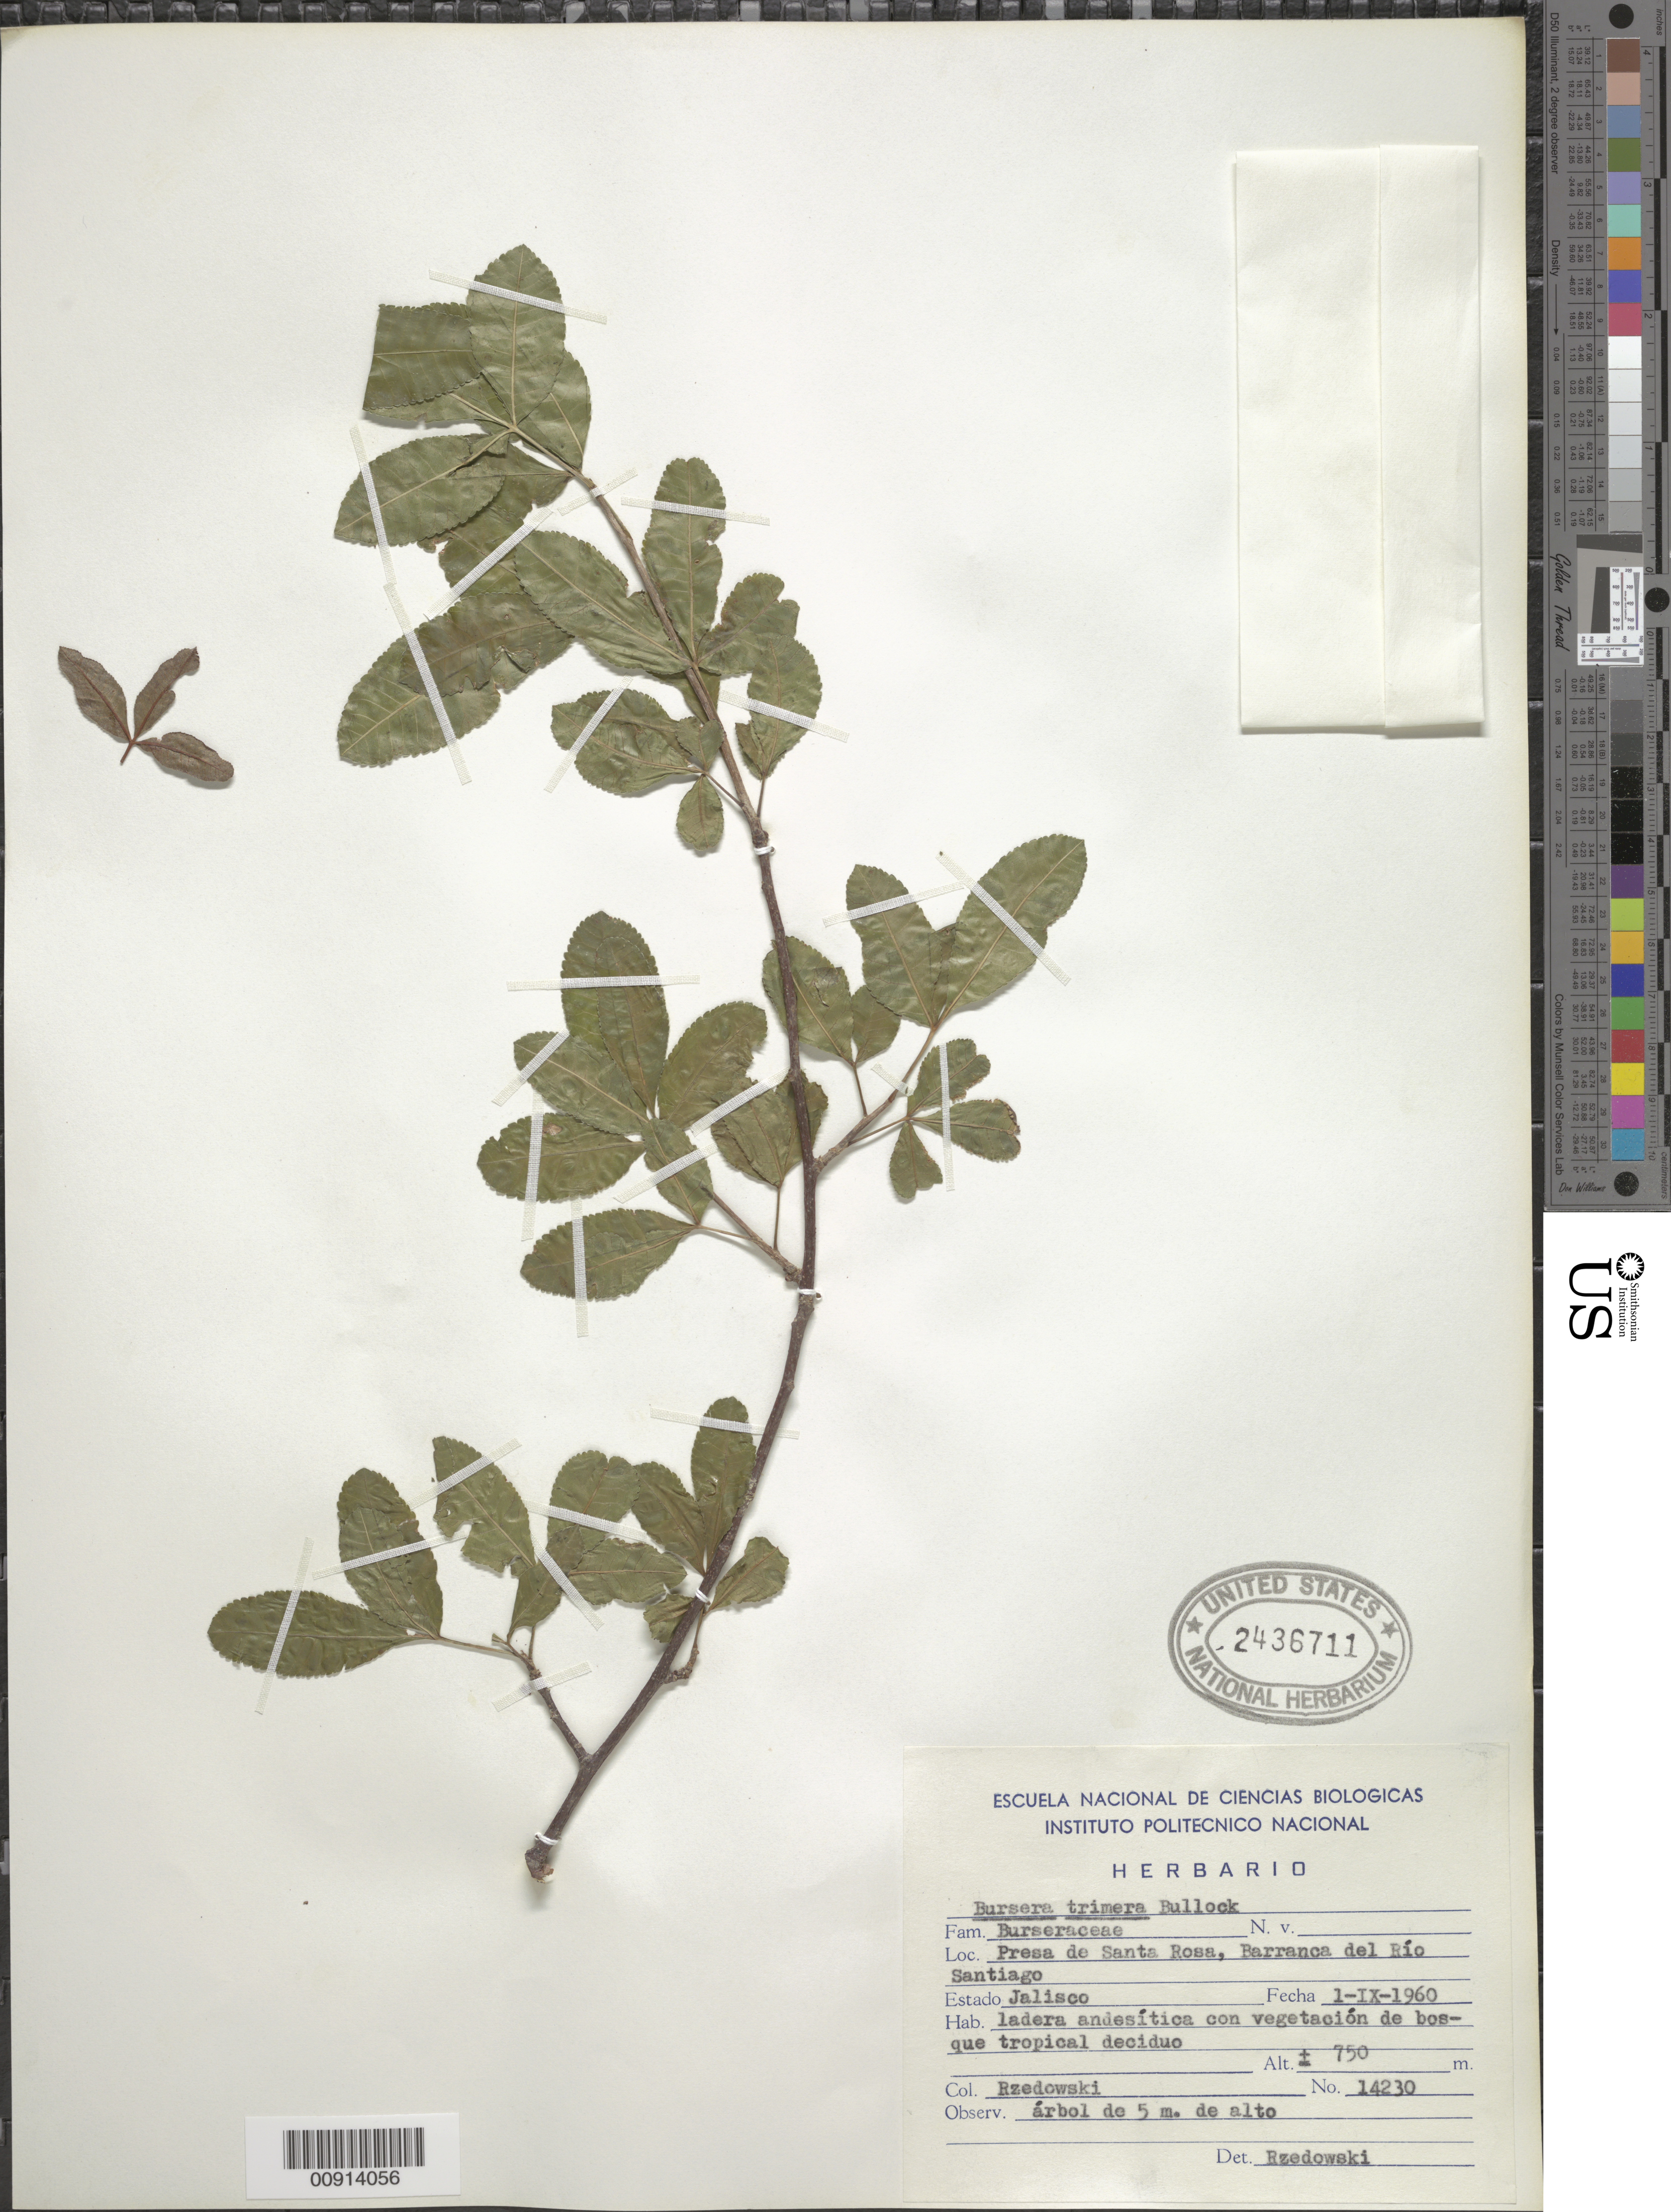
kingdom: Plantae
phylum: Tracheophyta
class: Magnoliopsida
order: Sapindales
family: Burseraceae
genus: Bursera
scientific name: Bursera trimera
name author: Bullock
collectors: J. Rzedowski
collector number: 14230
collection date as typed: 01 Sep 1960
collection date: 1960-09-01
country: Mexico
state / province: Jalisco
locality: Presa de Santa Rosa, Barranca del Río Santiago, Estado Jalisco.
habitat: Ladera andesítica con vegetación de bosque tropical deciduo.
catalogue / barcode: US 2436711